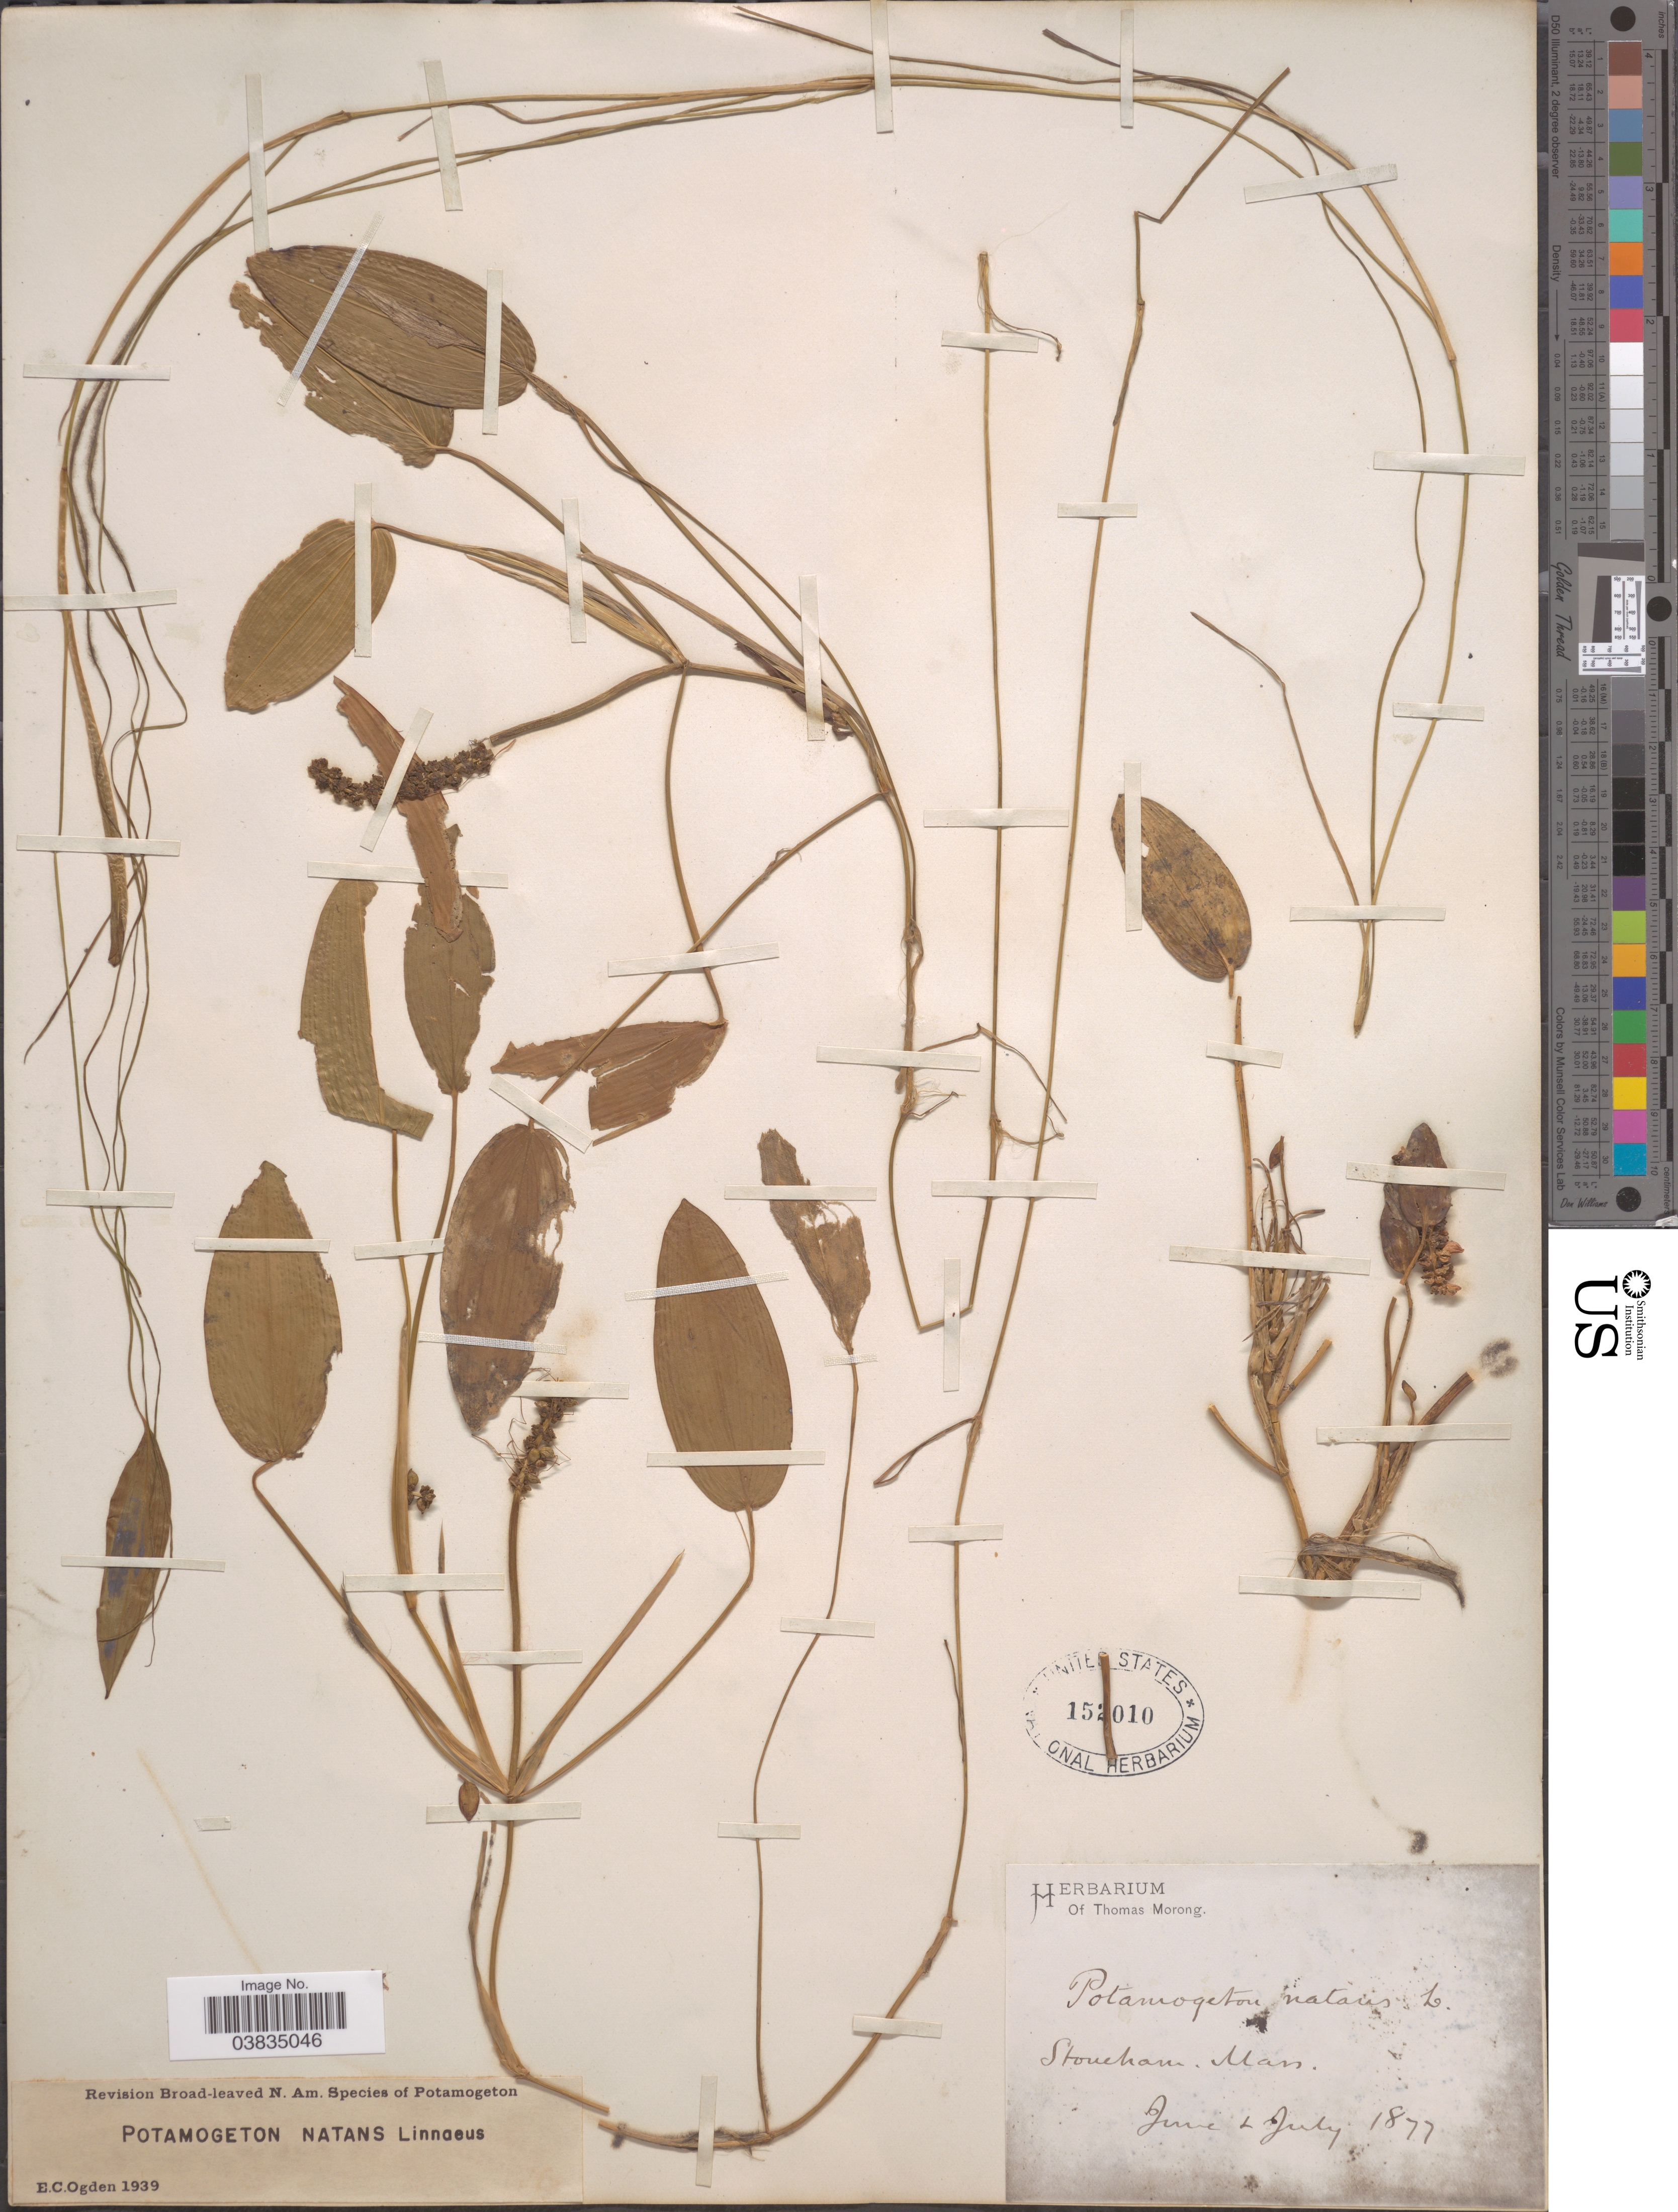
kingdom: Plantae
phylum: Tracheophyta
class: Liliopsida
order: Alismatales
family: Potamogetonaceae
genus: Potamogeton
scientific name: Potamogeton natans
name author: L.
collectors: ex Herb. T. Morong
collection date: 1877-06/1877-07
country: United States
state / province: Massachusetts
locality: Stoneham.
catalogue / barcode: US 152010